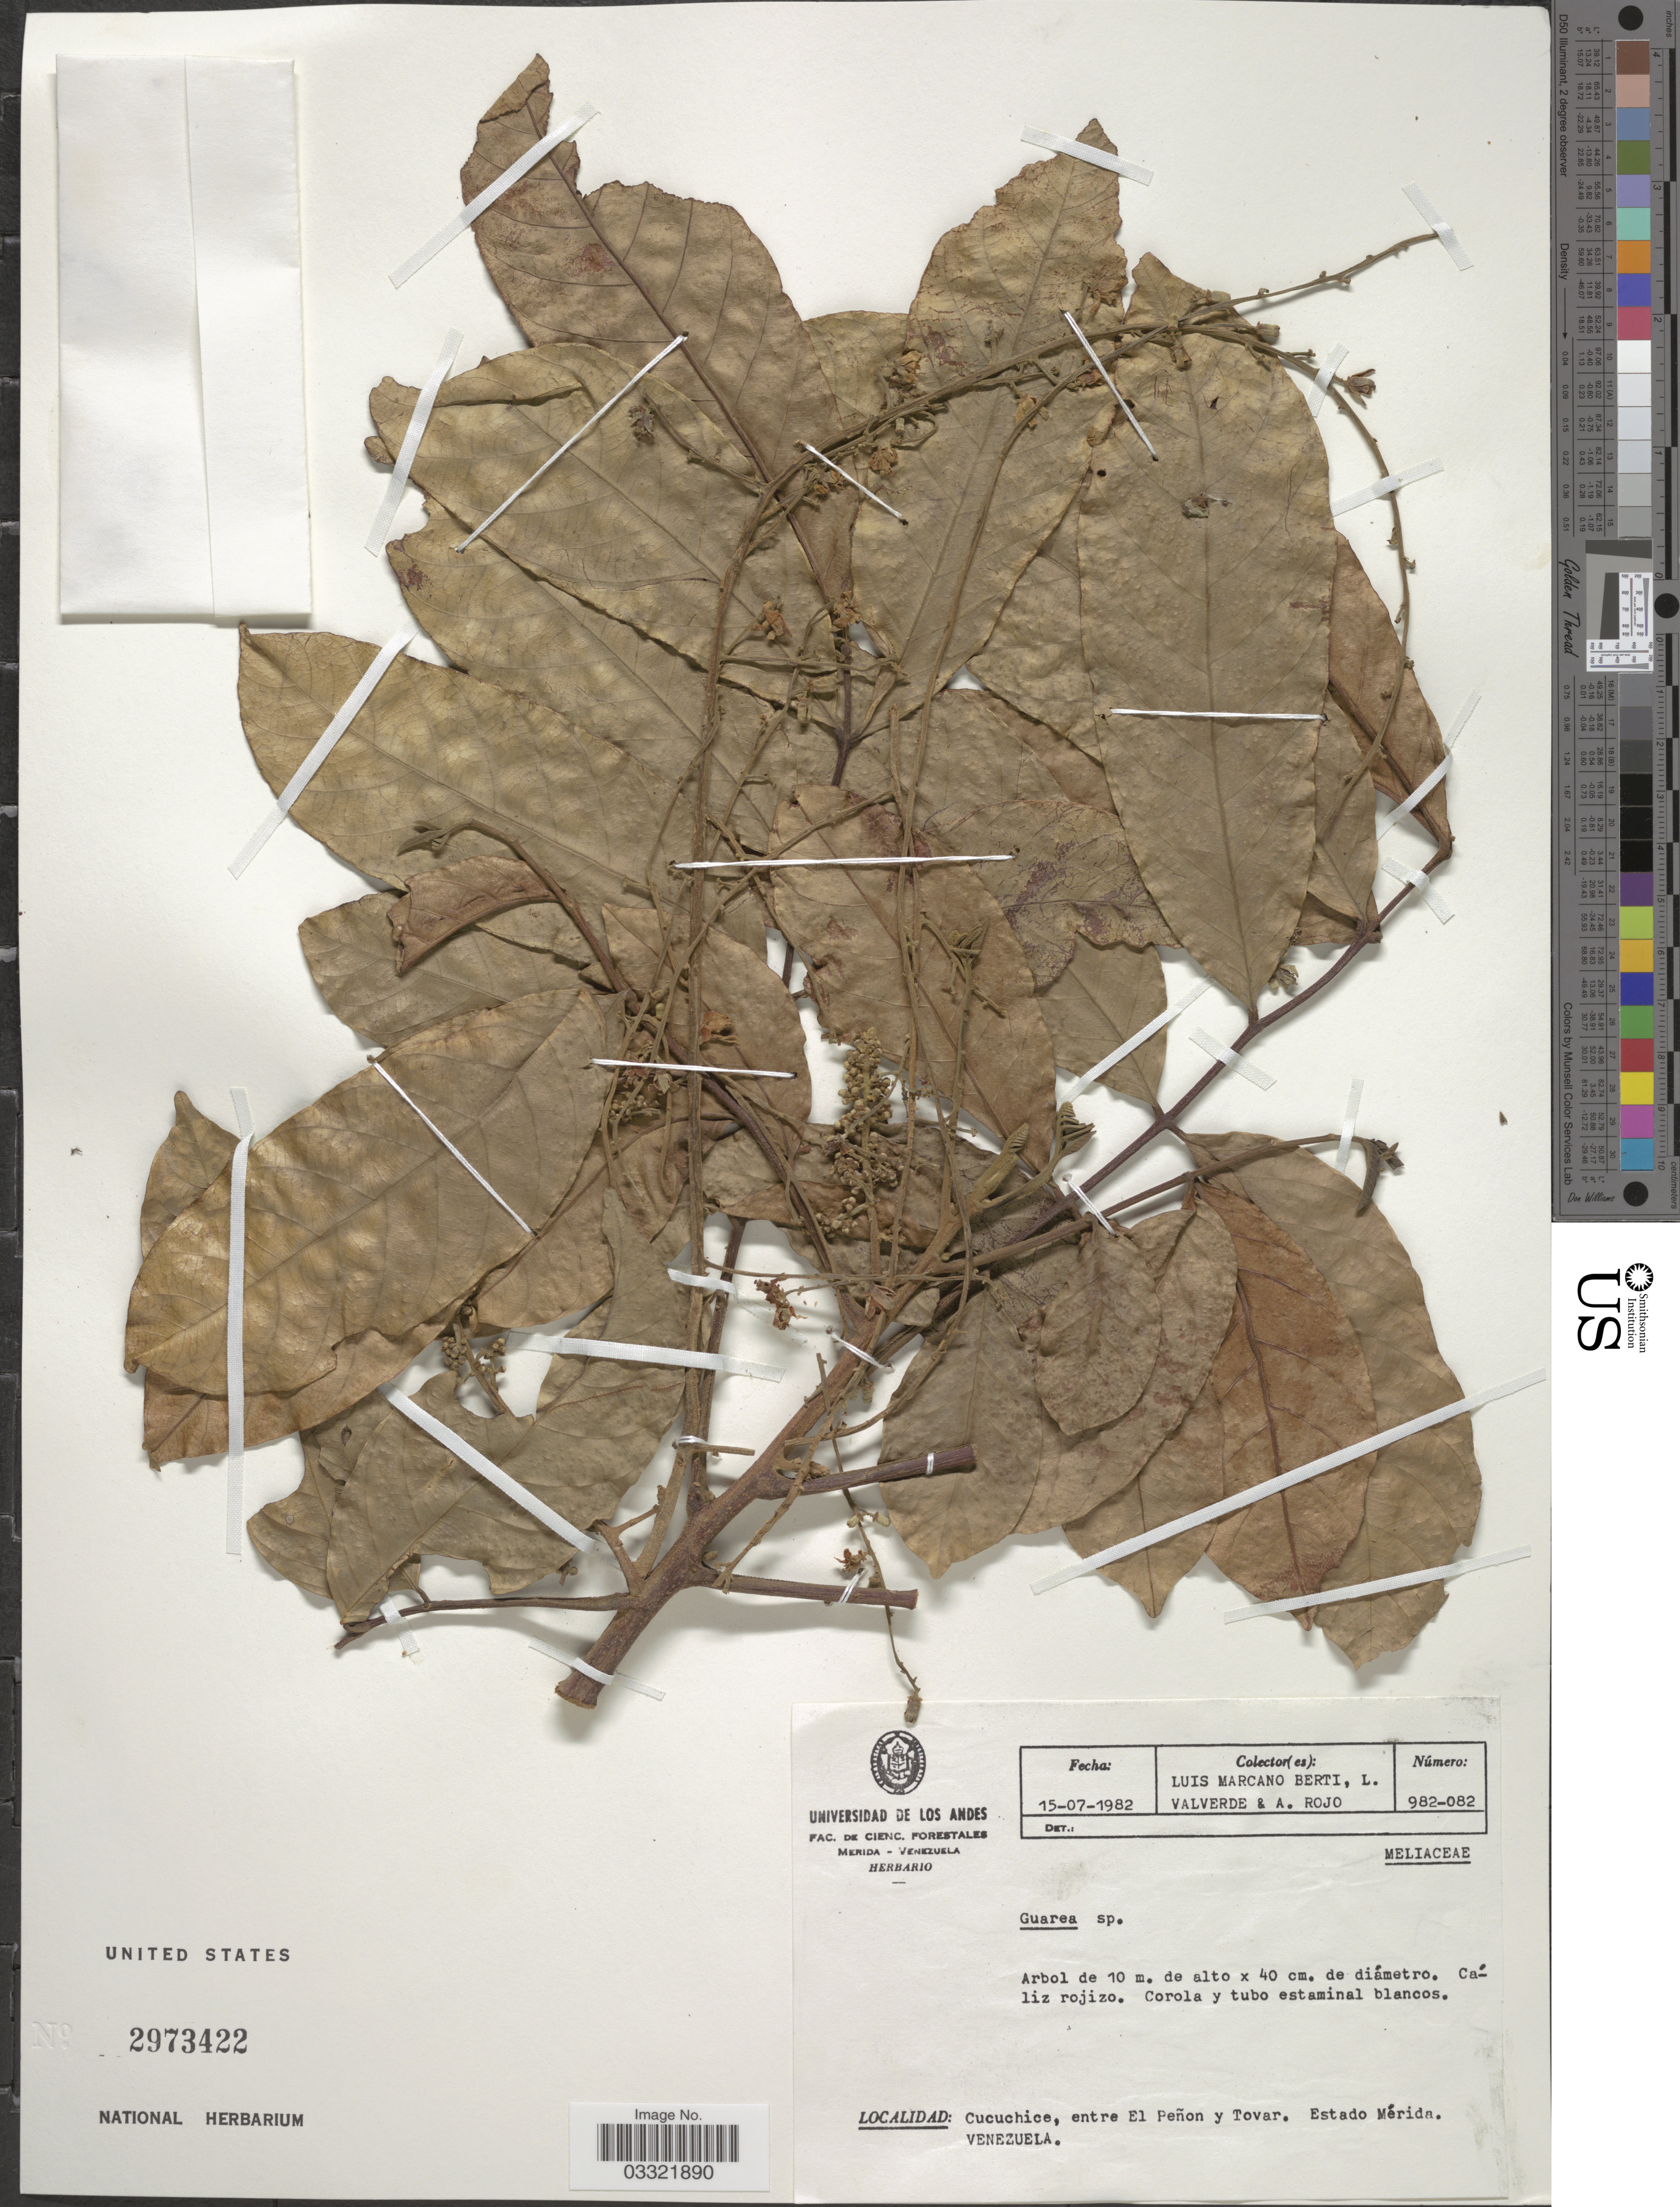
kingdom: Plantae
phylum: Tracheophyta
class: Magnoliopsida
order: Sapindales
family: Meliaceae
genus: Guarea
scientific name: Guarea sp.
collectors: L. Marcano-Berti, L. Valverde & A. Rojo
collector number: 982-082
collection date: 1982-09-15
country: Venezuela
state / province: Mérida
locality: Cucuchice, entre El Peñon y Tovar.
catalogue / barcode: US 3973422